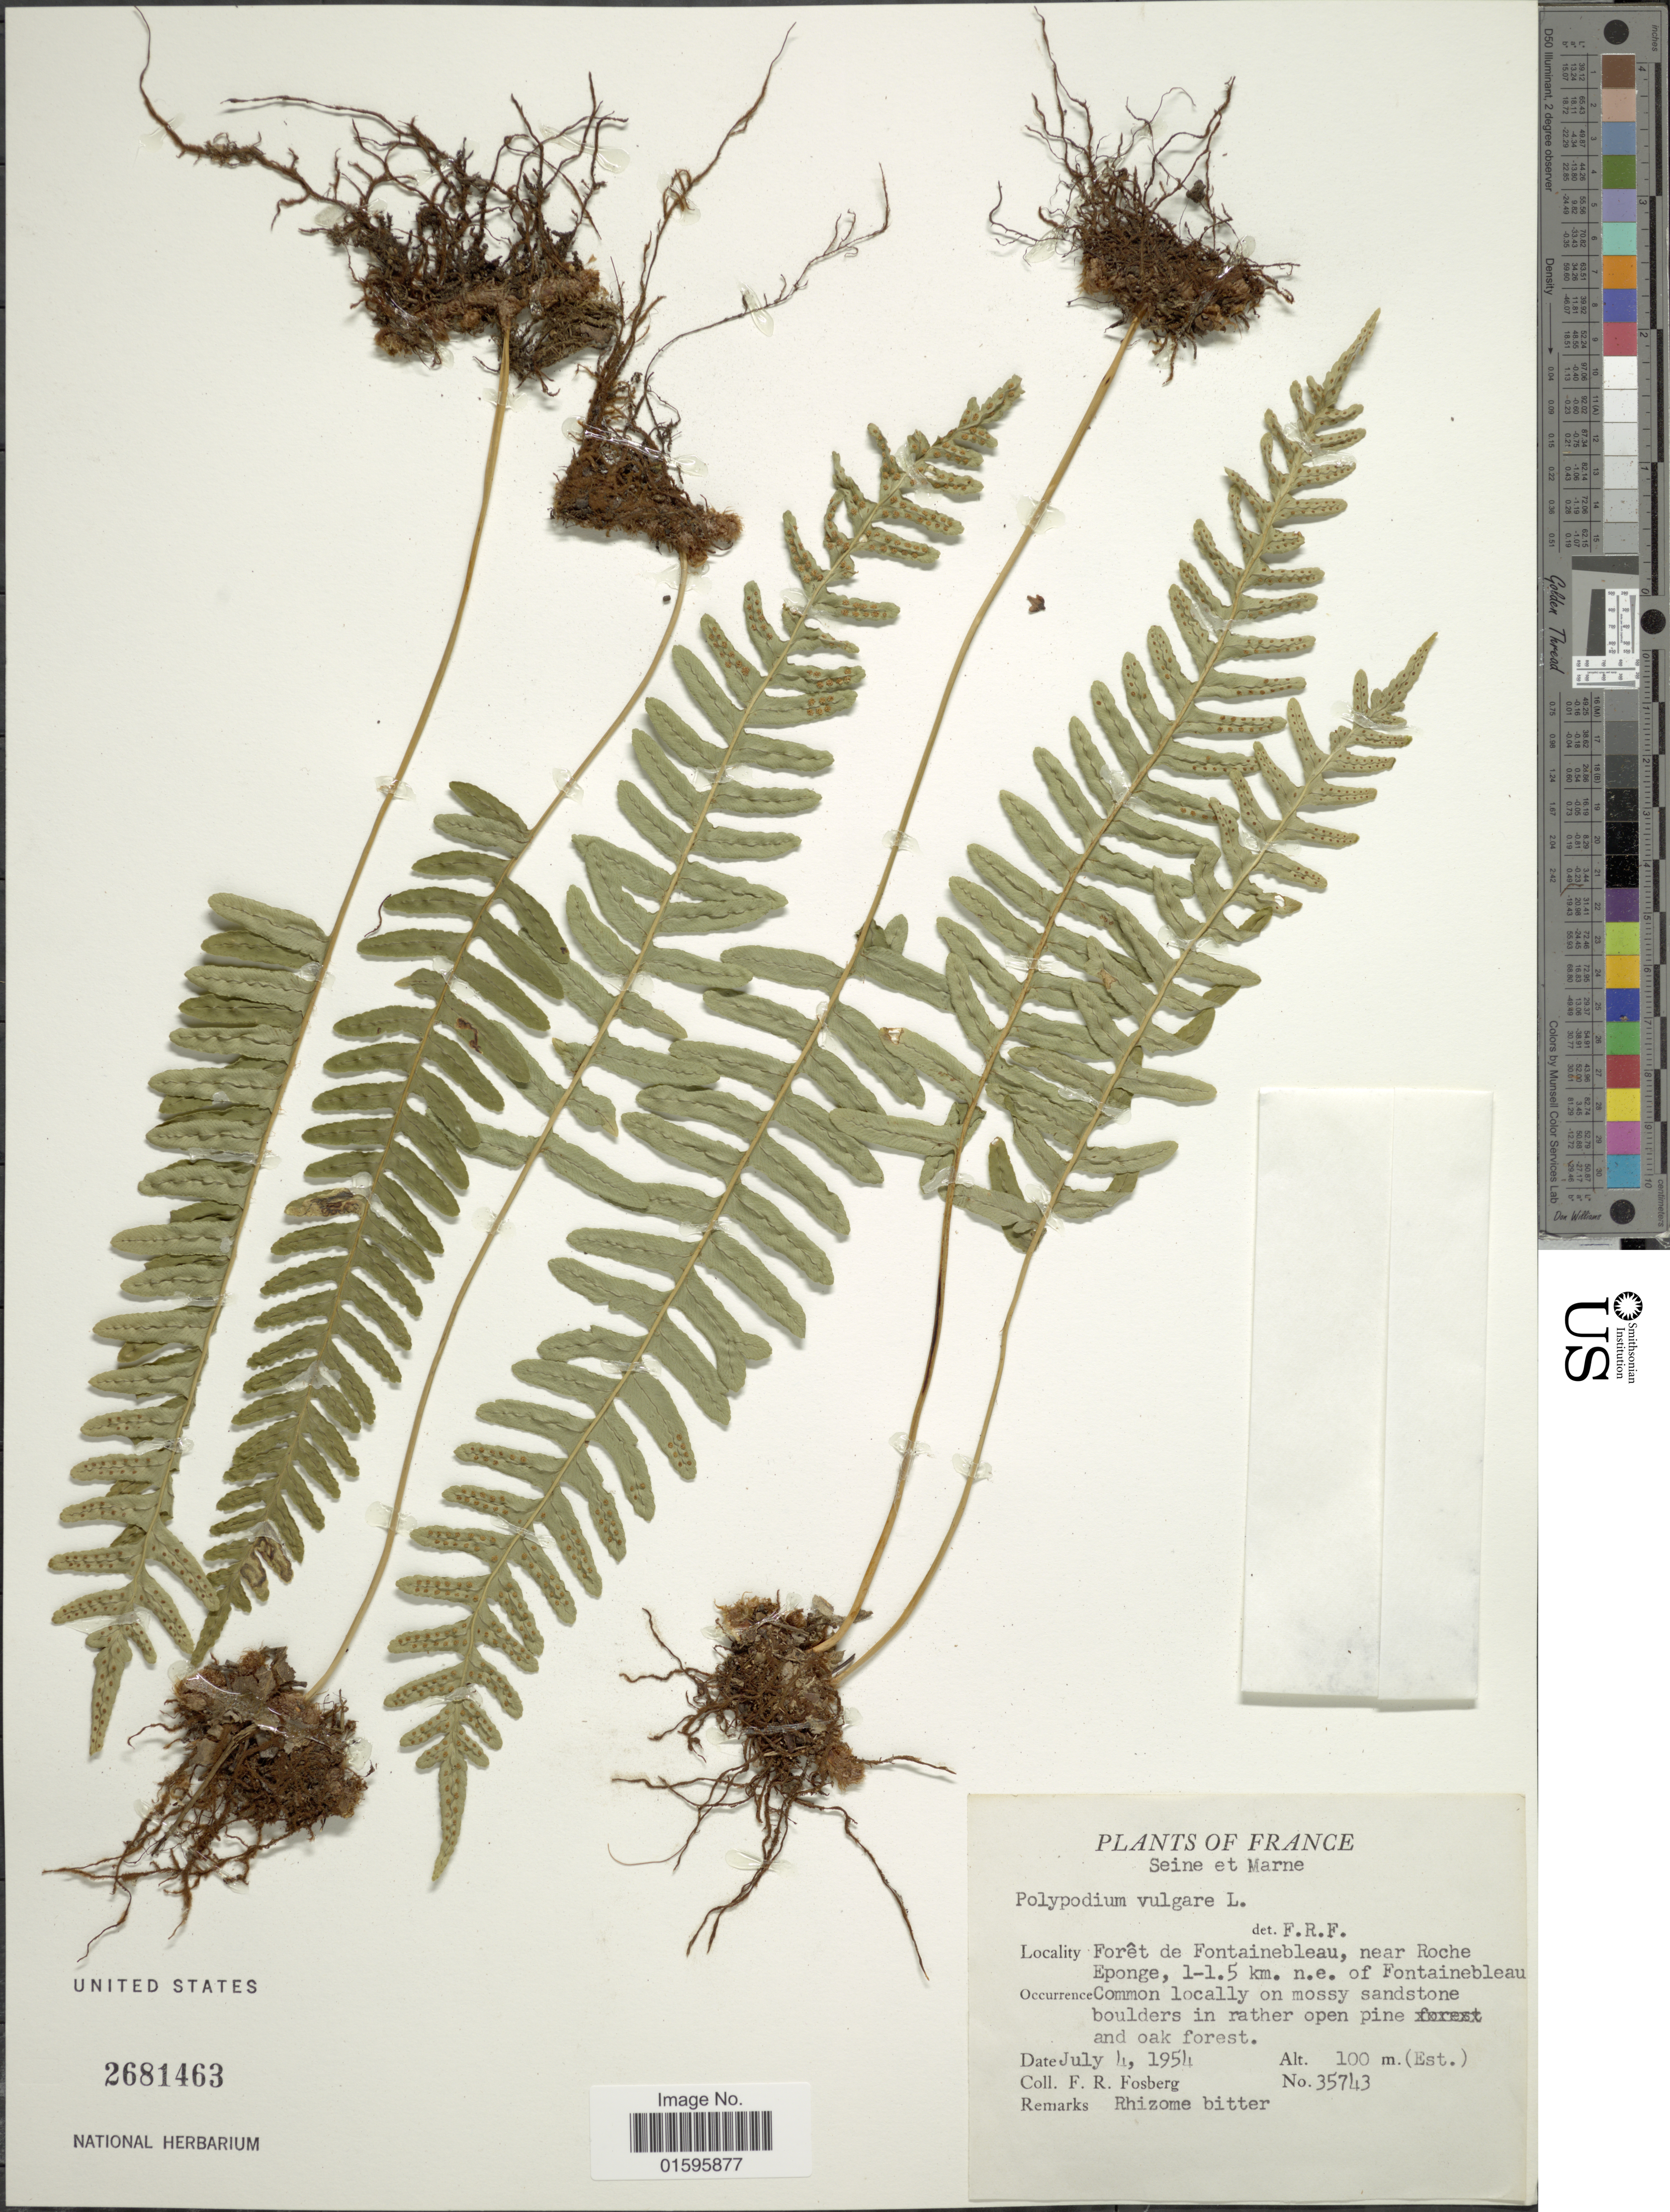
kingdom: Plantae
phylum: Tracheophyta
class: Polypodiopsida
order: Polypodiales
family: Polypodiaceae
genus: Polypodium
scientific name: Polypodium vulgare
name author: L.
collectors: F. R. Fosberg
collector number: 35743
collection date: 1954-07-04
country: France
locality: Seine et Marne, Foret de Fontainebleau, near Roche Eponge, 1-1.5 km n. e. of Fontainebleau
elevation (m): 100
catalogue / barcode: US 2681463